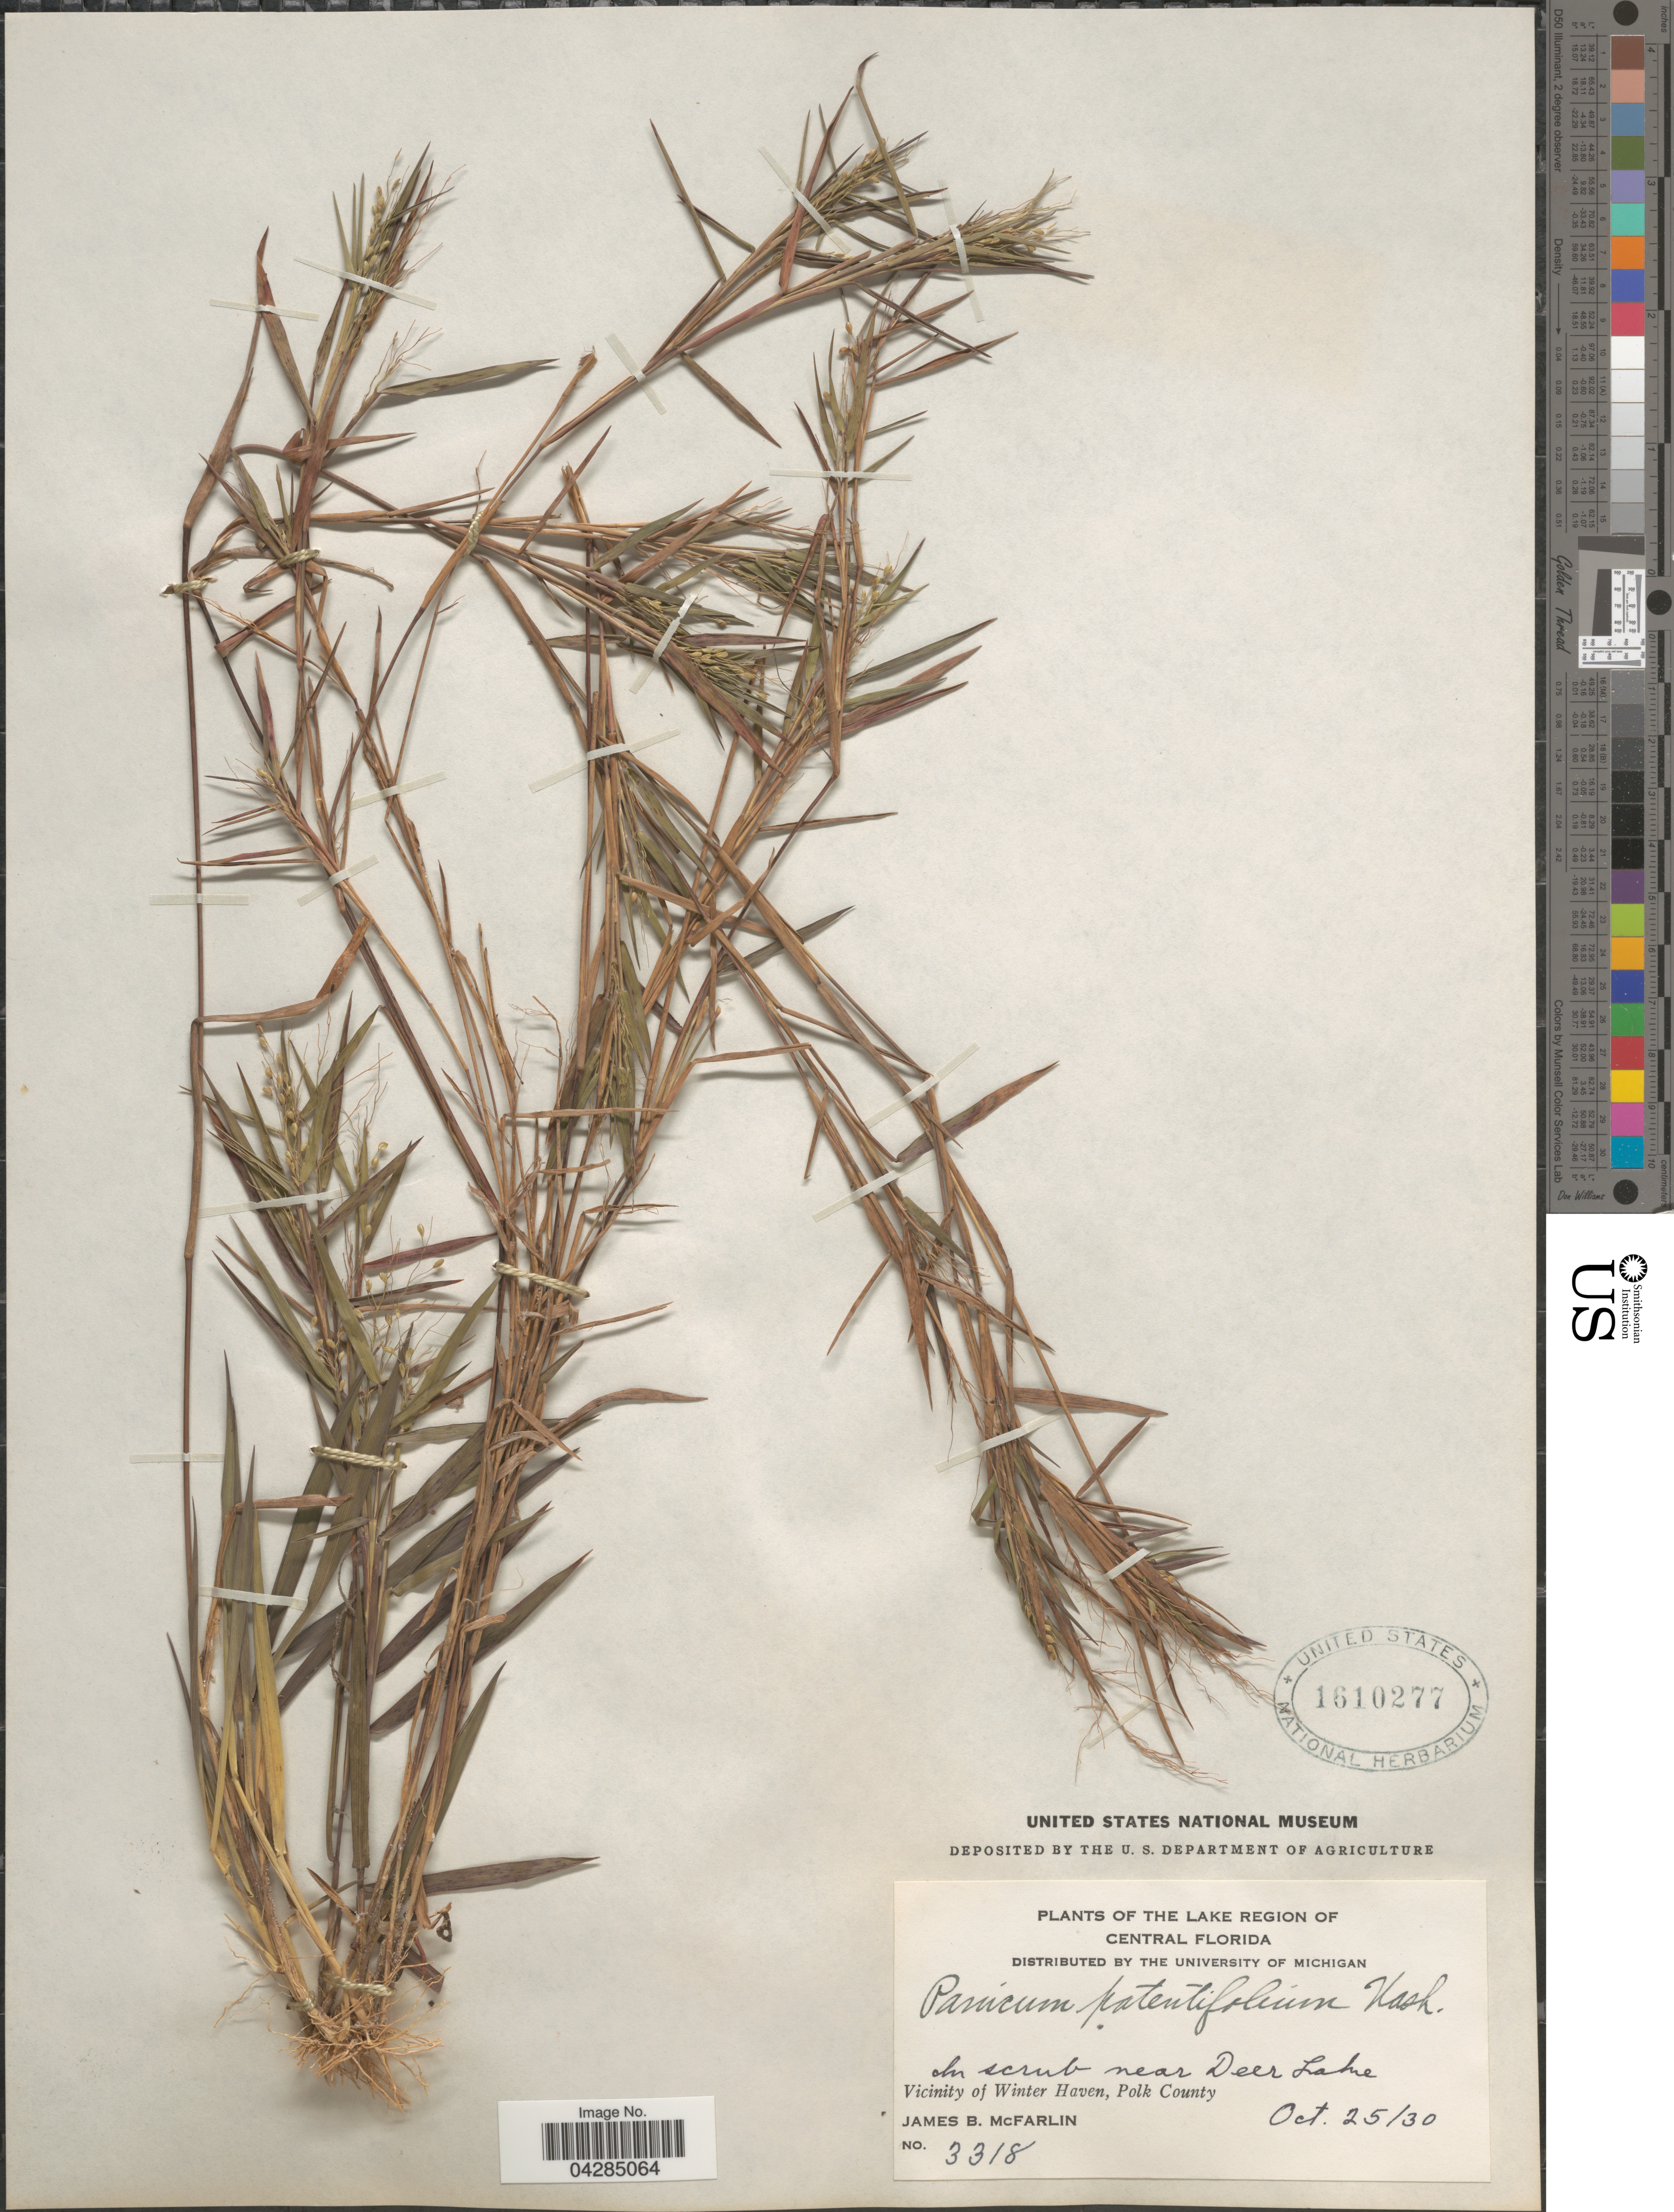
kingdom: Plantae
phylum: Tracheophyta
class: Liliopsida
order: Poales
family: Poaceae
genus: Dichanthelium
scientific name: Dichanthelium portoricense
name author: (Desv. ex Ham.) B.F. Hansen & Wunderlin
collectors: J. McFarlin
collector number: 3318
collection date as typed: Transcribed d/m/y: 25/10/30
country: United States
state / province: Florida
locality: Lake Region of Central Florida. In scrub near Deer Lake. Vicinity of Winter Haven, Polk County.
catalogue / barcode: US 1610277